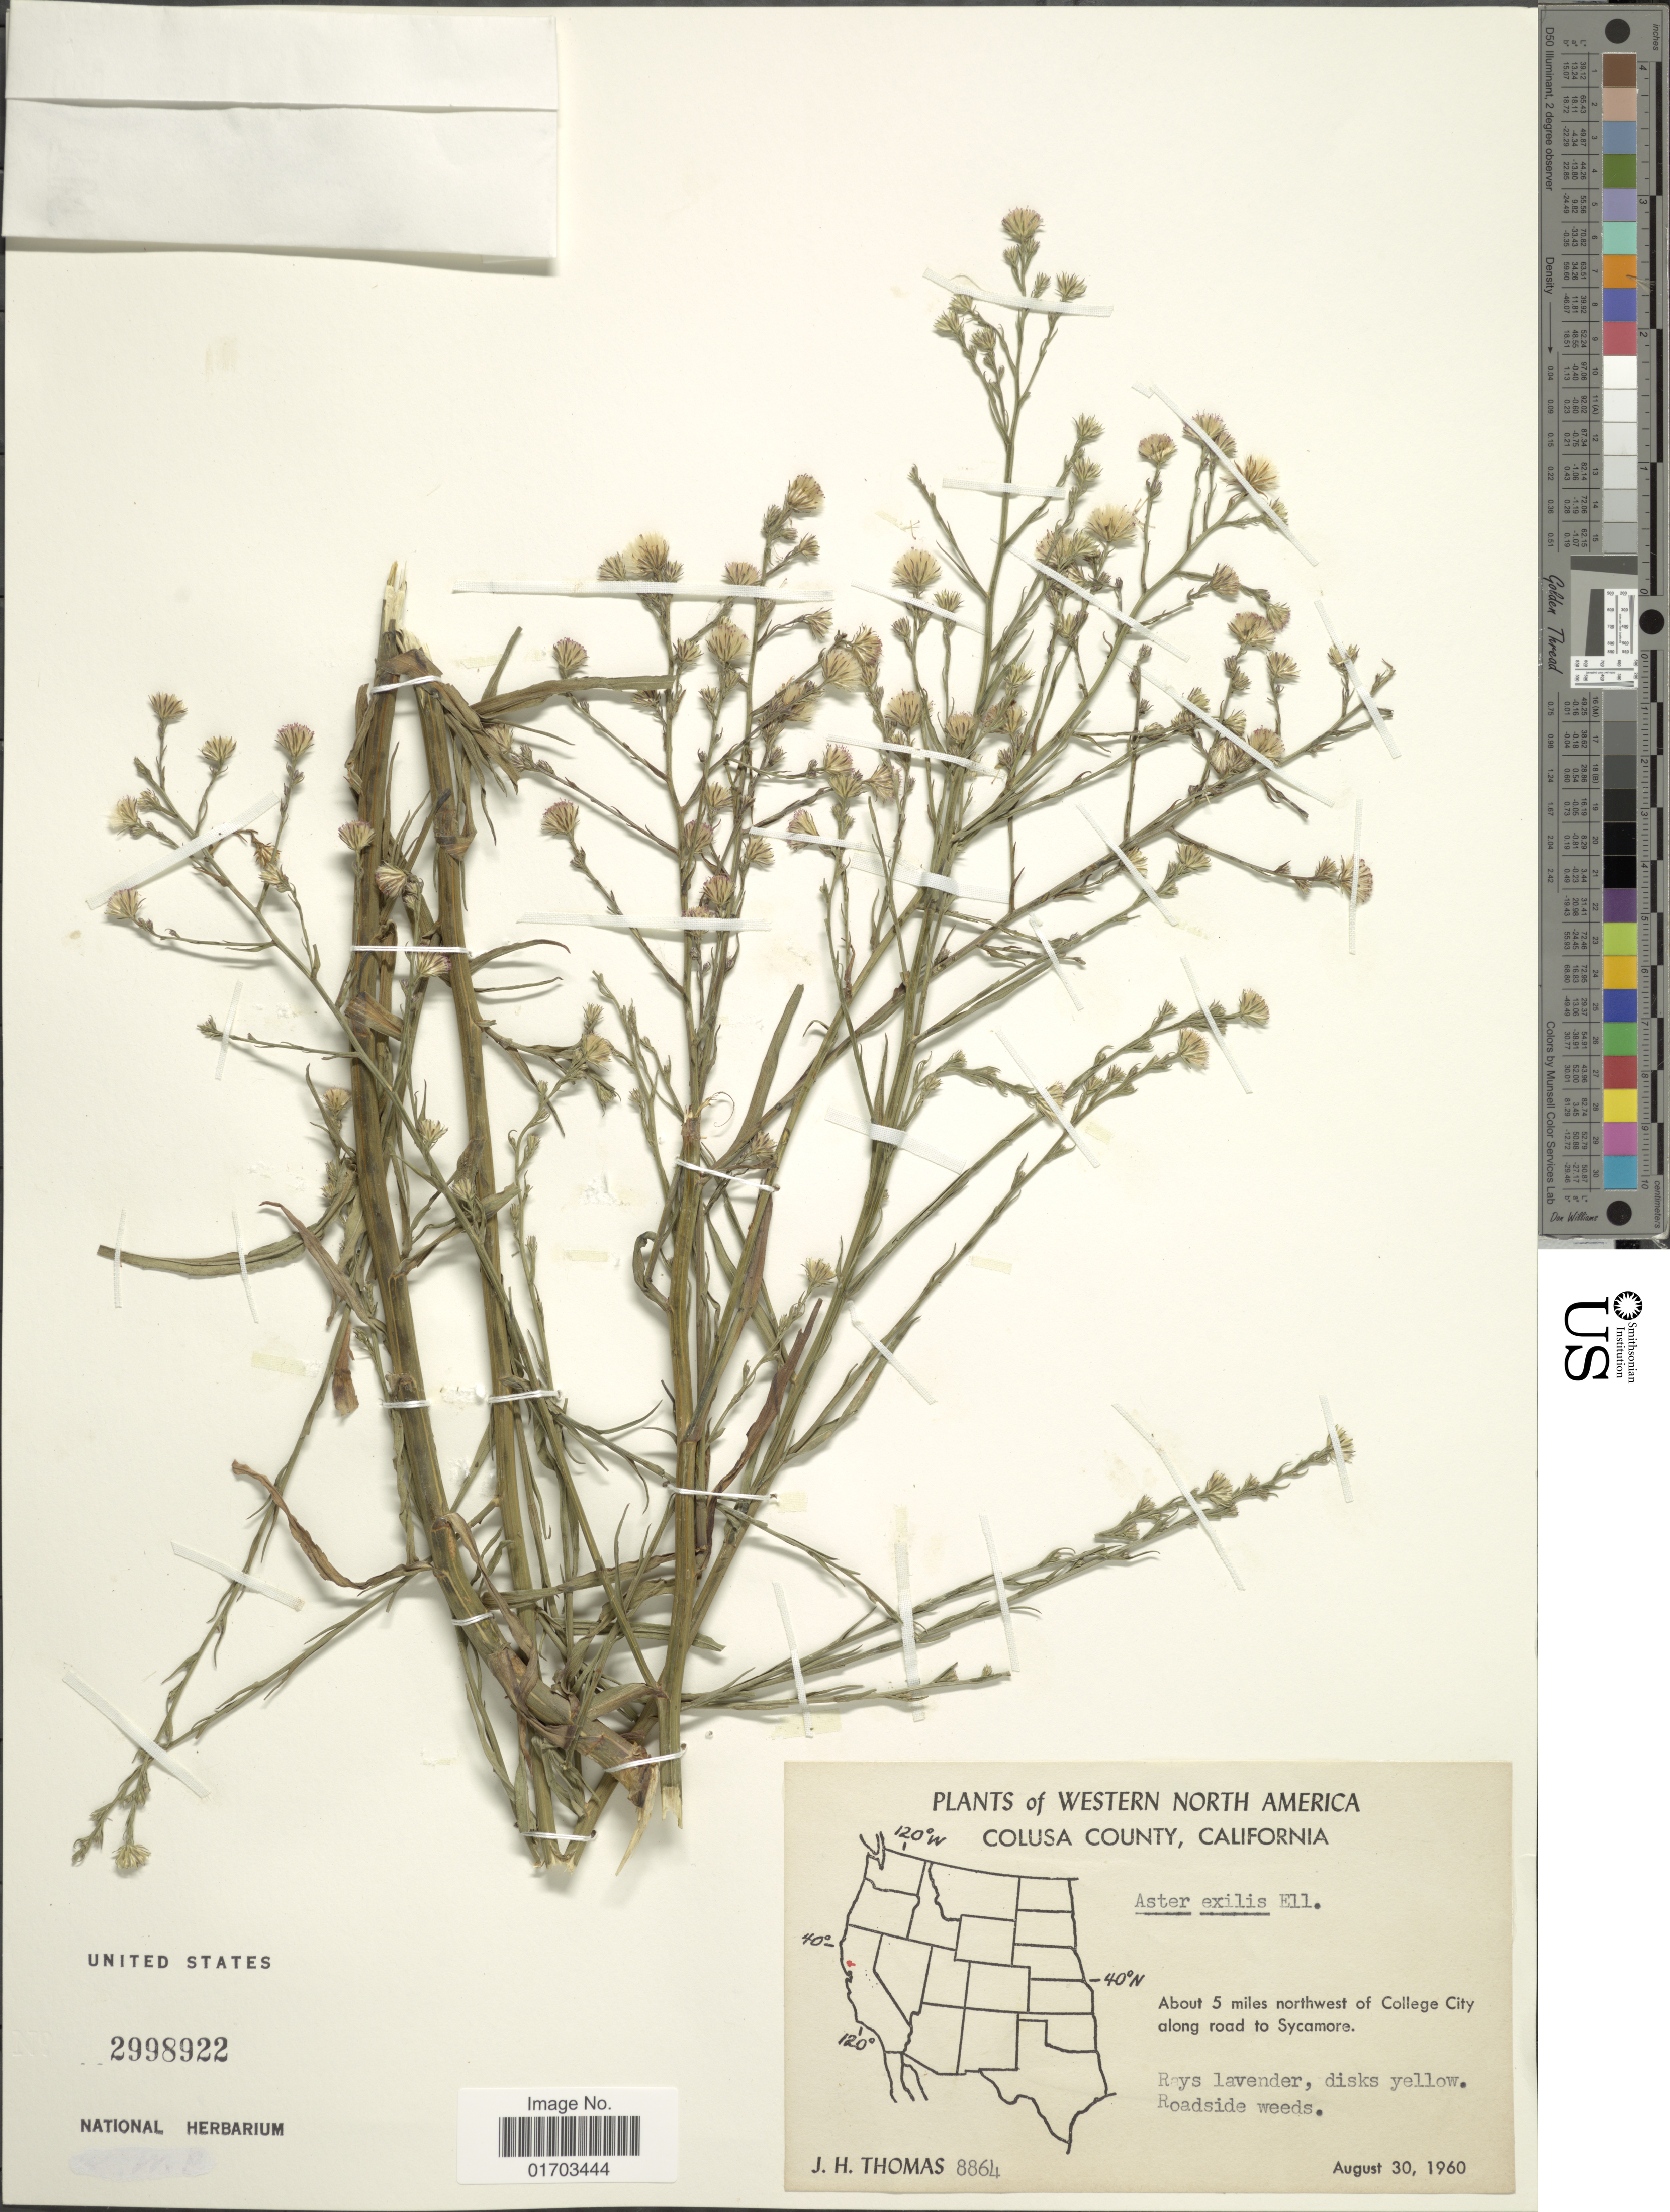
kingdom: Plantae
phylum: Tracheophyta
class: Magnoliopsida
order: Asterales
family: Asteraceae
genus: Symphyotrichum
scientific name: Symphyotrichum subulatum var. ligulatum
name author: (Shinners) S.D. Sundb.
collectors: J. H. Thomas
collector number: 8864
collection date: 1960-08-30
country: United States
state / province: California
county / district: Colusa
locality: Western North America, Colusa County, about 5 miles northwest of College City along road to Sycamore, roadside weeds.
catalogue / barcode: US 2998922